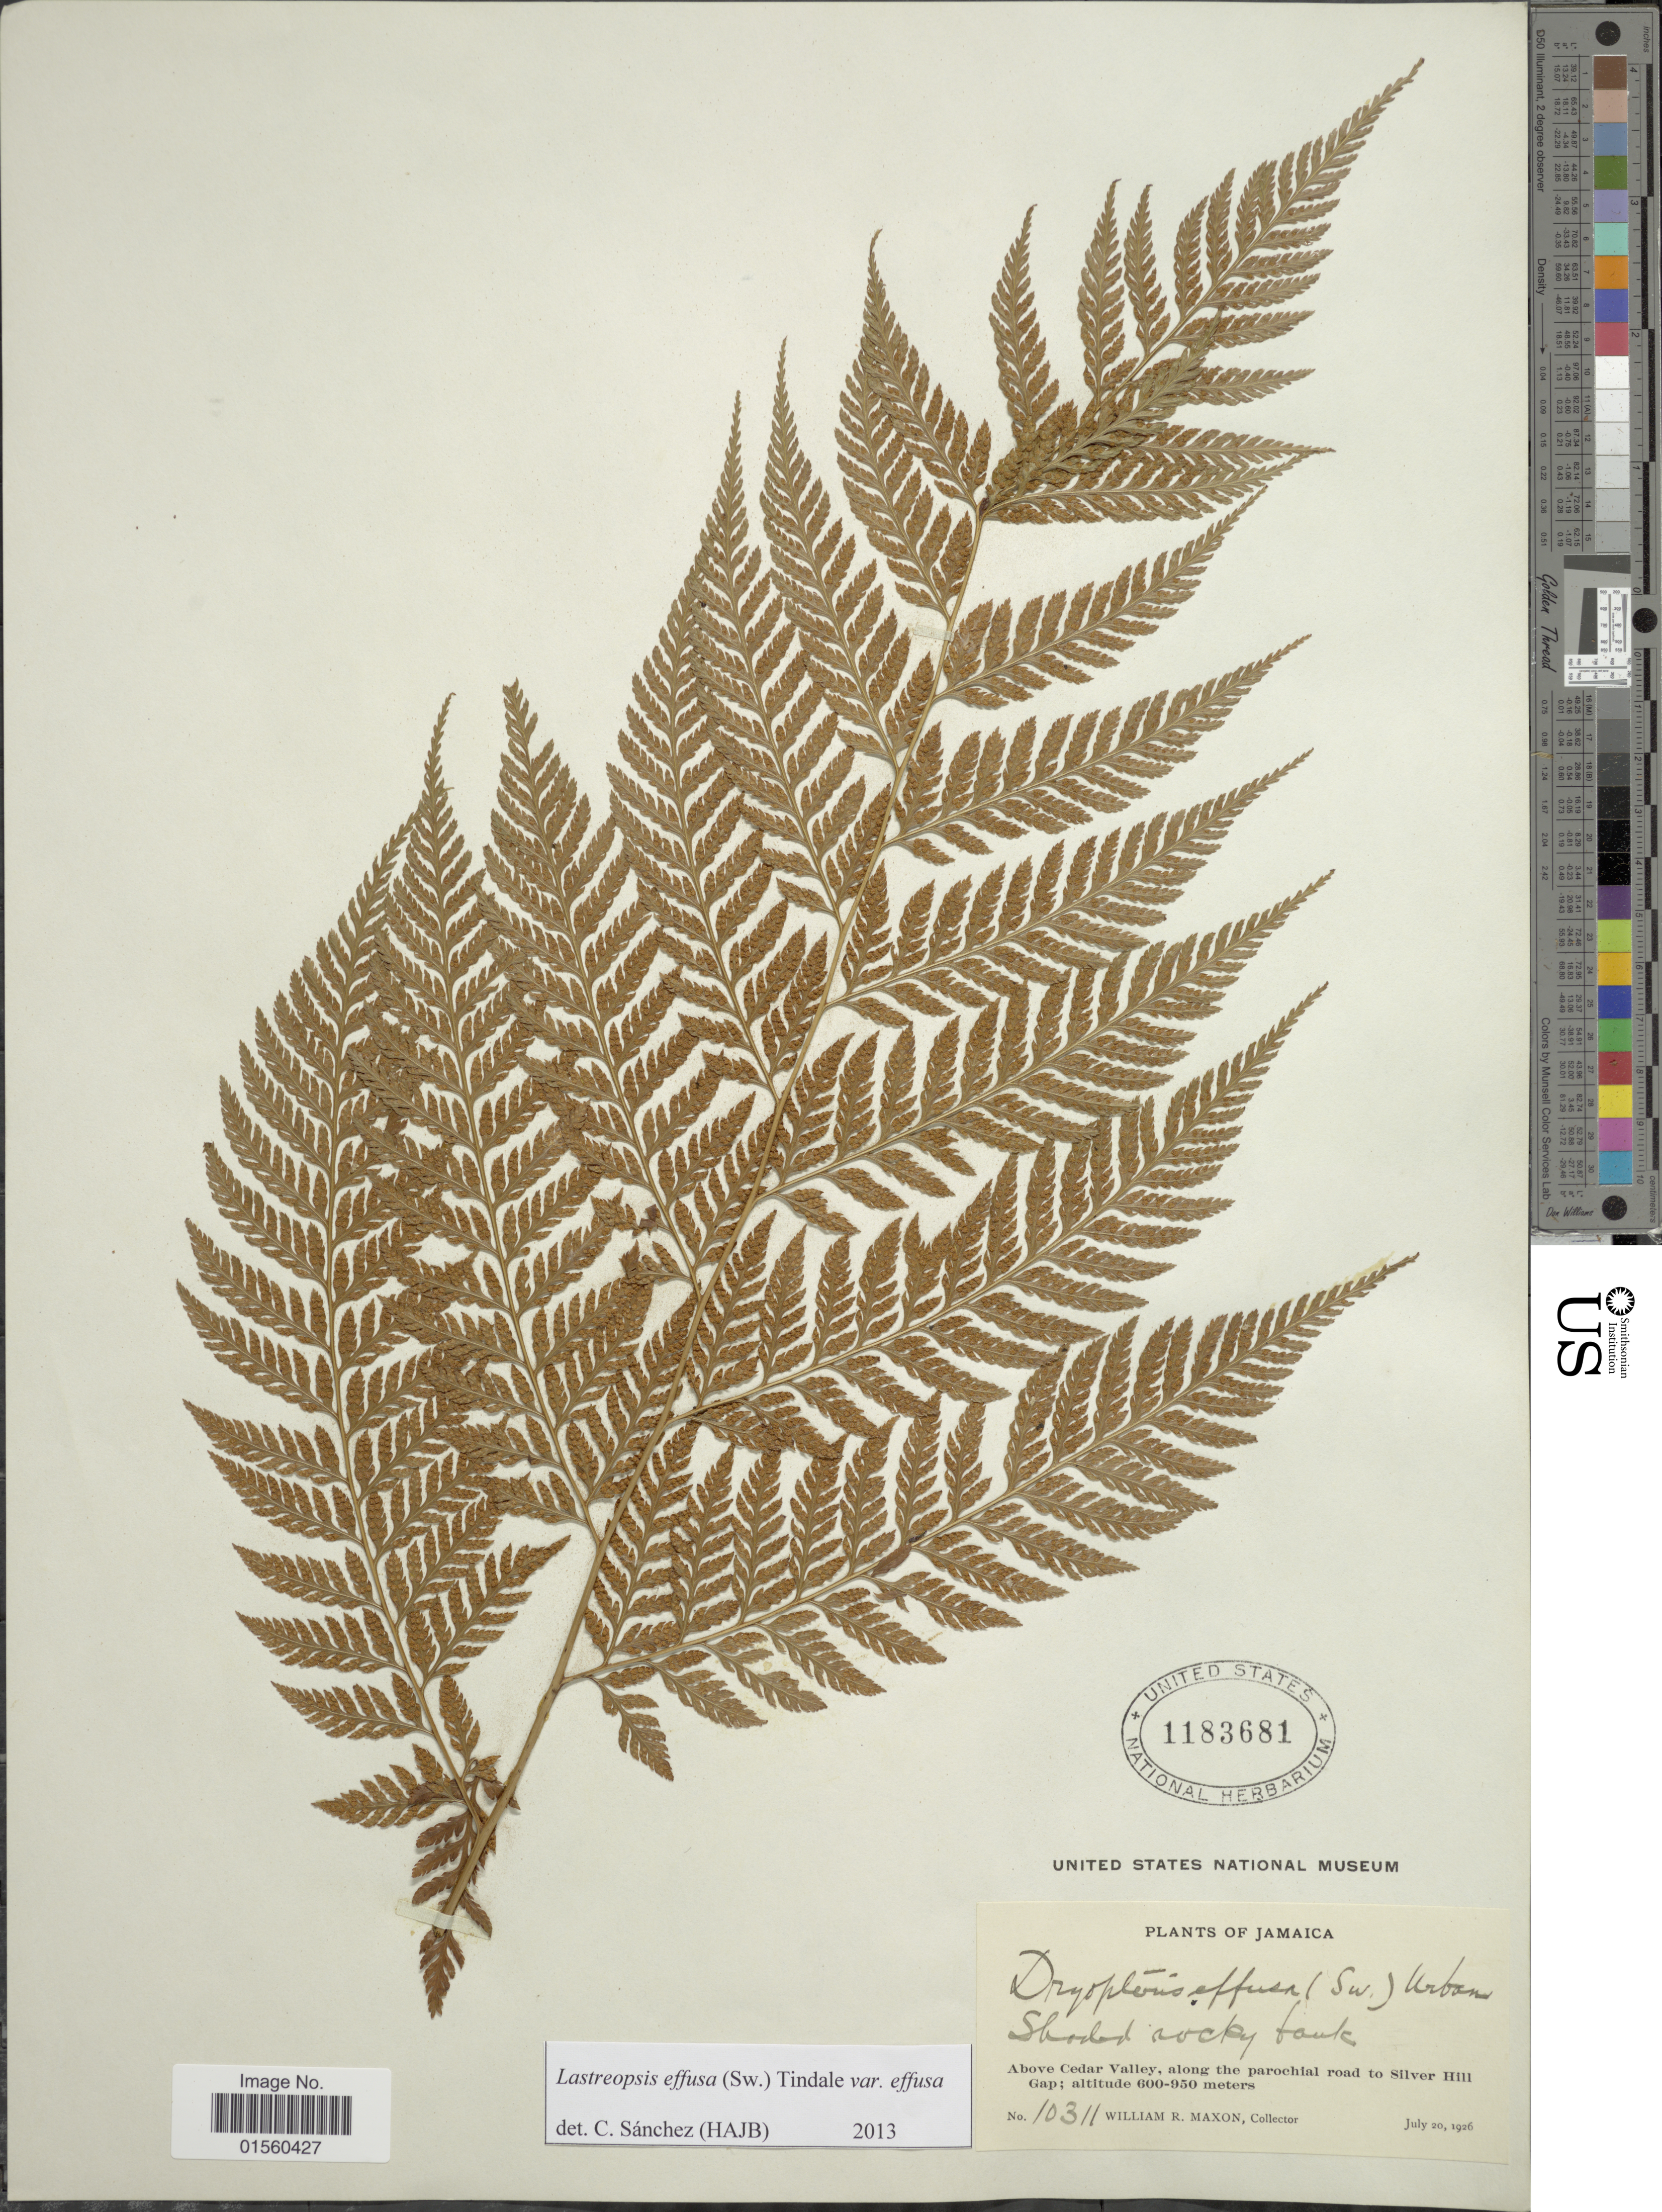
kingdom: Plantae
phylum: Tracheophyta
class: Polypodiopsida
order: Polypodiales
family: Dryopteridaceae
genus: Parapolystichum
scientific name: Parapolystichum effusum var. effusum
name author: (Sw.) Ching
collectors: W. R. Maxon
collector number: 10311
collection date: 1926-07-20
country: Jamaica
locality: Above Cedar Valley, along the parochial road to Silver Hill Gap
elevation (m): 600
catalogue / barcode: US 1183681